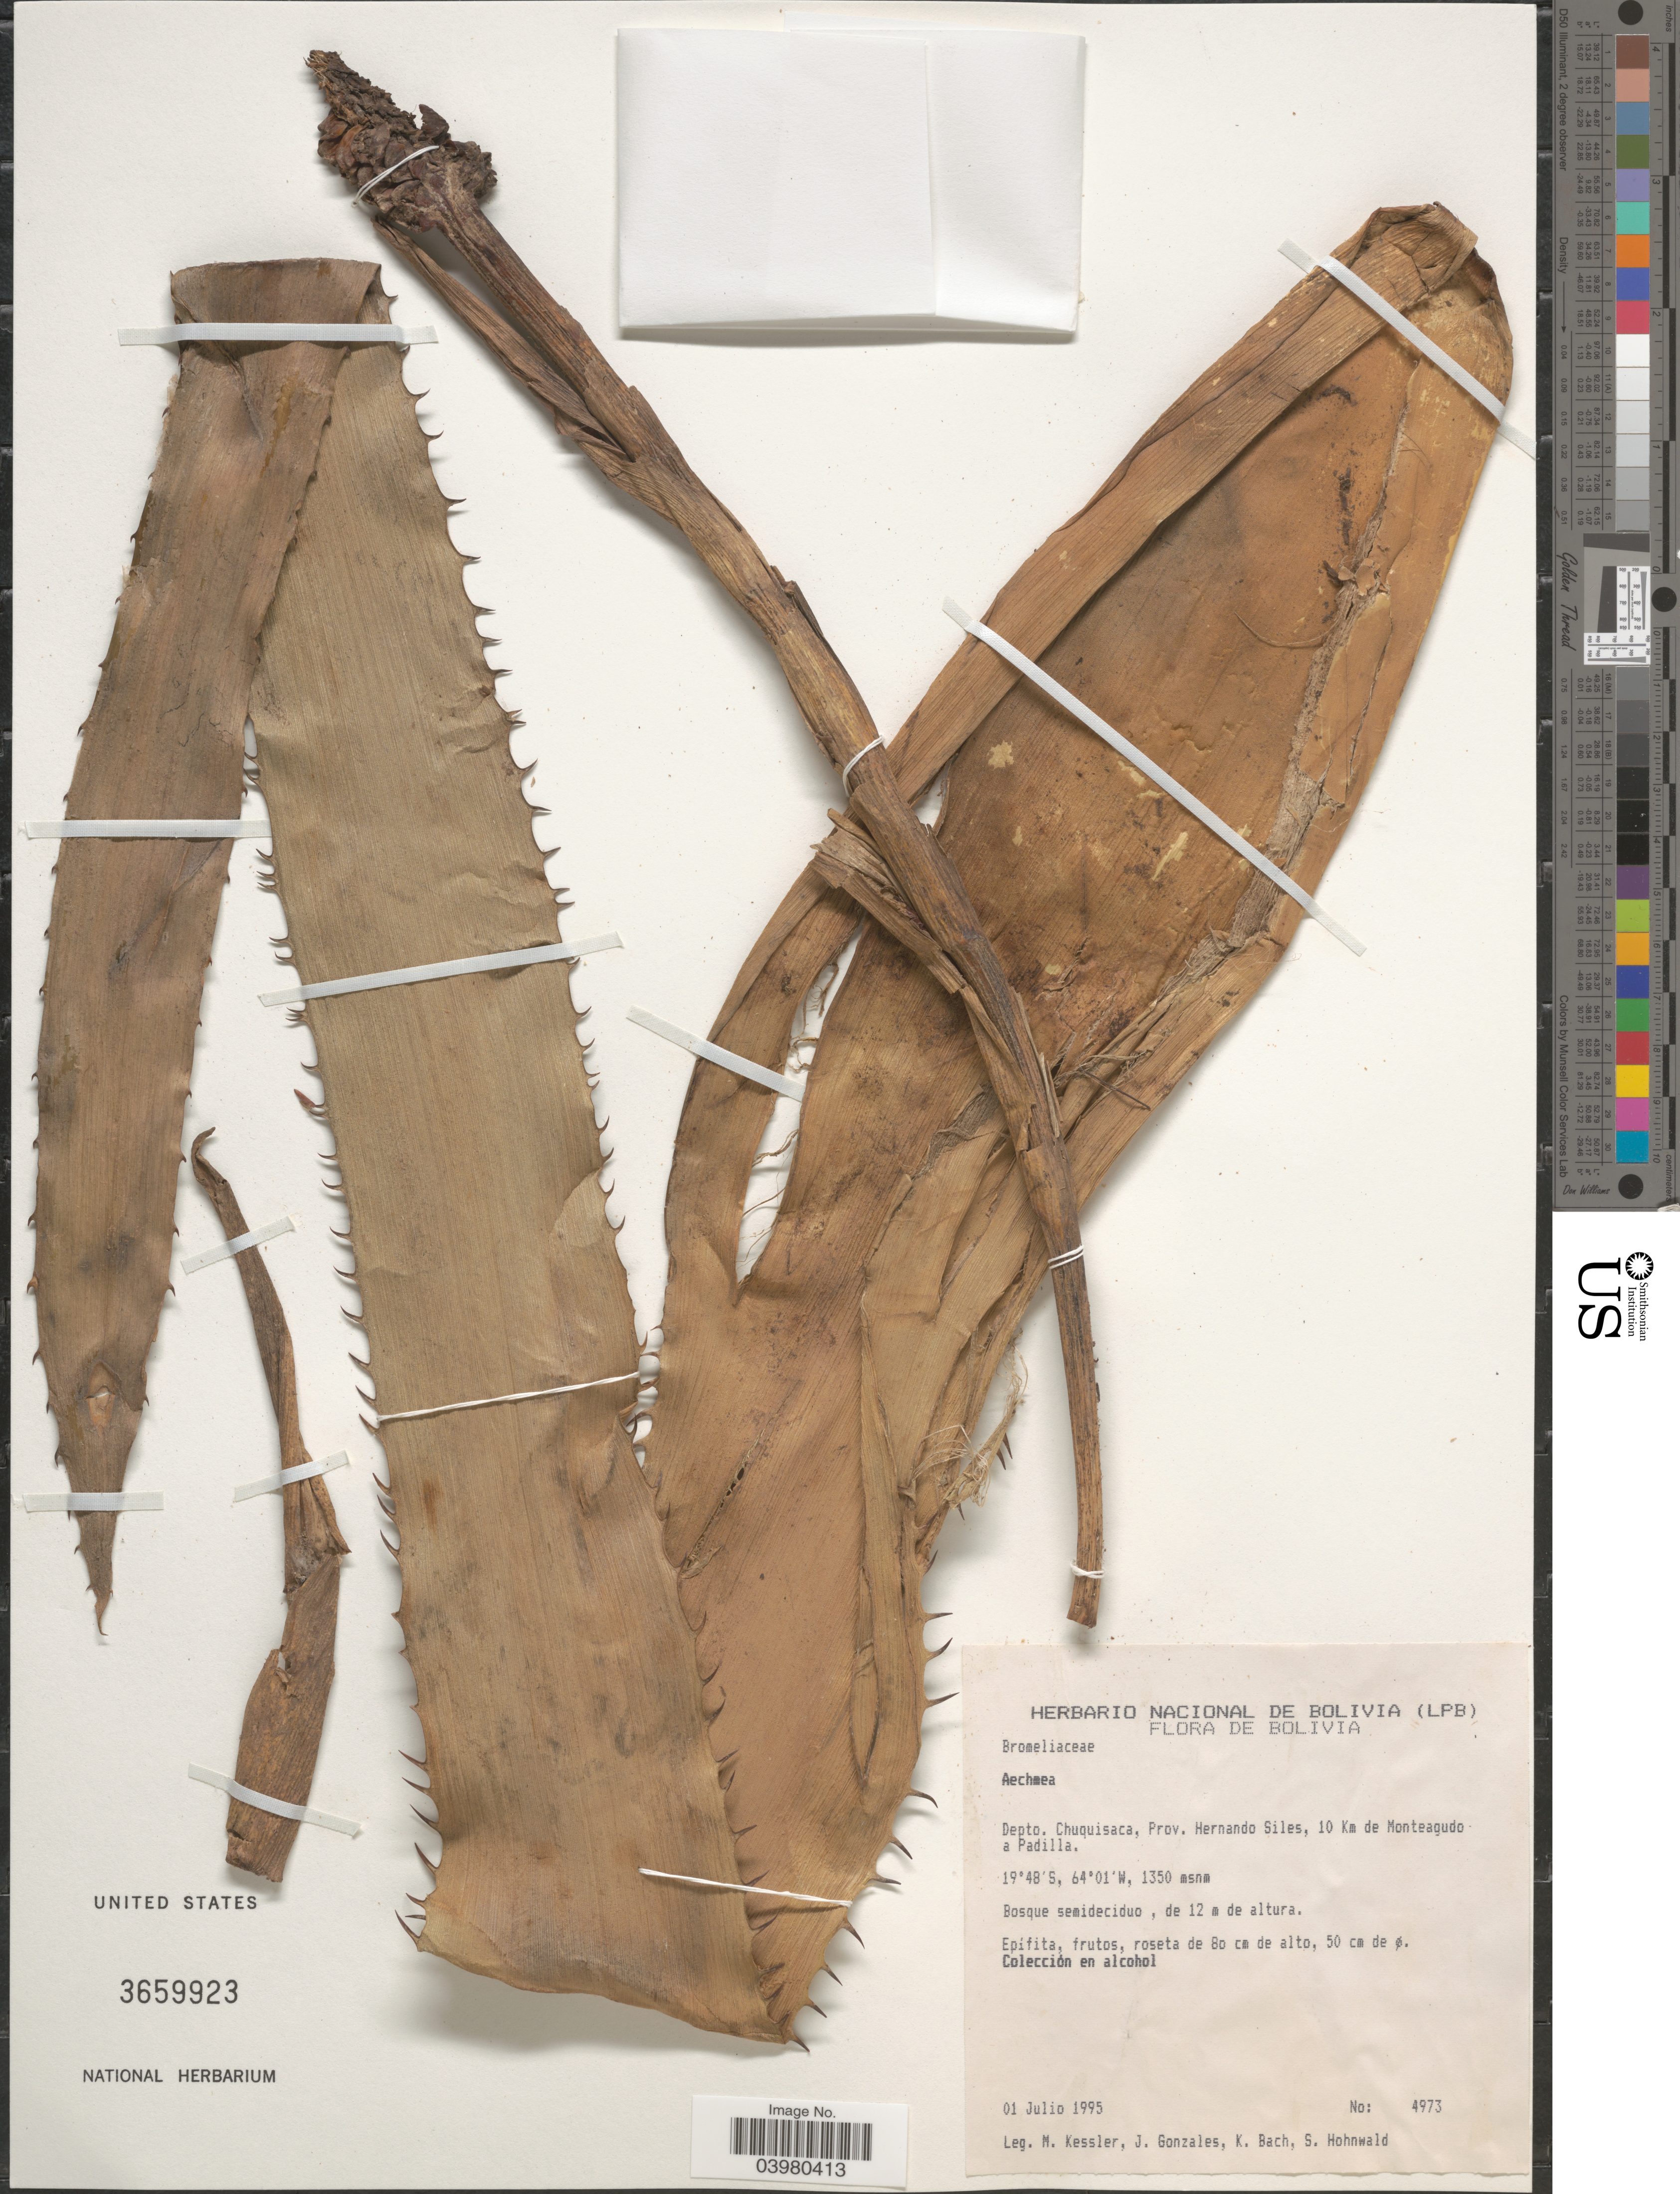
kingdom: Plantae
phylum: Tracheophyta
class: Liliopsida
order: Poales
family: Bromeliaceae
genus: Aechmea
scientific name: Aechmea sp.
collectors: M. Kessler, J. Gonzales, K. Bach & S. Hohnwald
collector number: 4973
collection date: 1995-07-01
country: Bolivia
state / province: Chuquisaca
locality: Depto. Chuquisaca, Prov. Hernando Siles, 10 Km de Monteagudo a Padilla.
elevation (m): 1350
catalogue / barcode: US 3659923